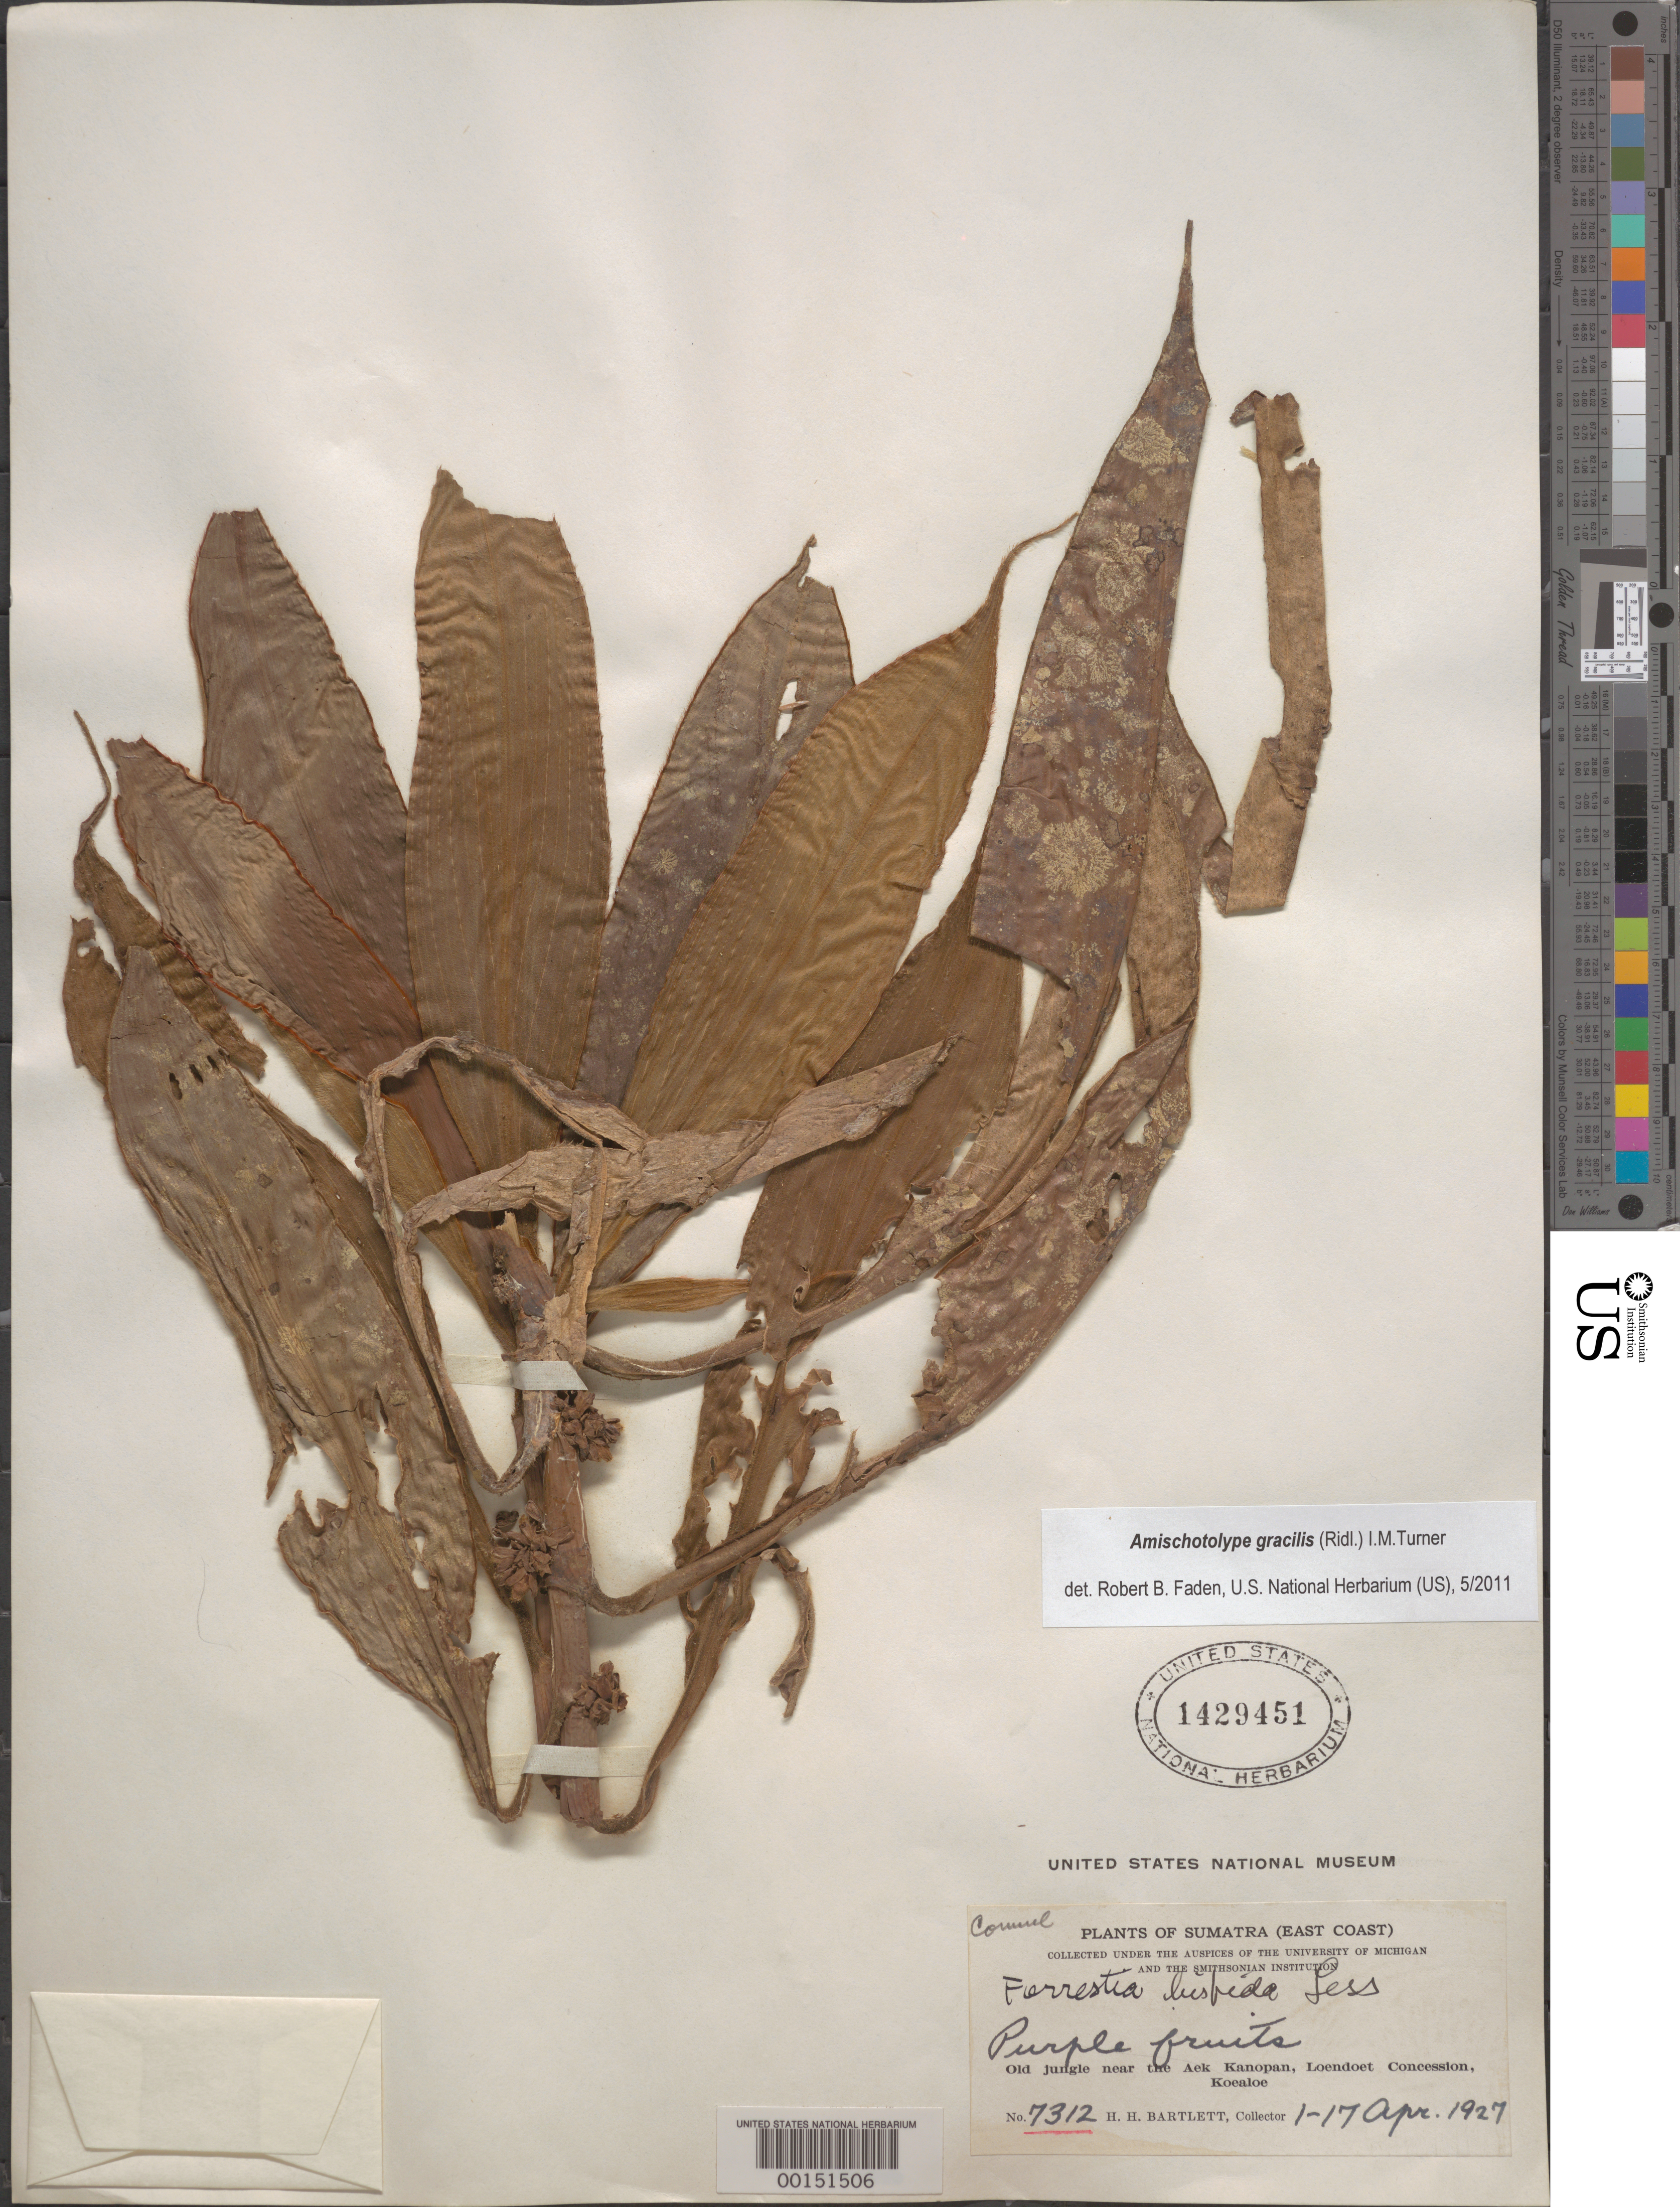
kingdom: Plantae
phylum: Tracheophyta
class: Liliopsida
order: Commelinales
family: Commelinaceae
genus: Amischotolype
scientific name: Amischotolype gracilis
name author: (Ridl.) I.M. Turner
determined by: Faden, Robert B., (US), Smithsonian Institution - National Museum of Natural History (UNITED STATES)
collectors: H. H. Bartlett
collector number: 7312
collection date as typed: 01 Apr 1927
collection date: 1927-04-01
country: Indonesia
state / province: Sumatra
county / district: Sumatera Utara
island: Sumatra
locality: Aek Kanopan, Koealoe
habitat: Old jungle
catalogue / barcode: US 1429451